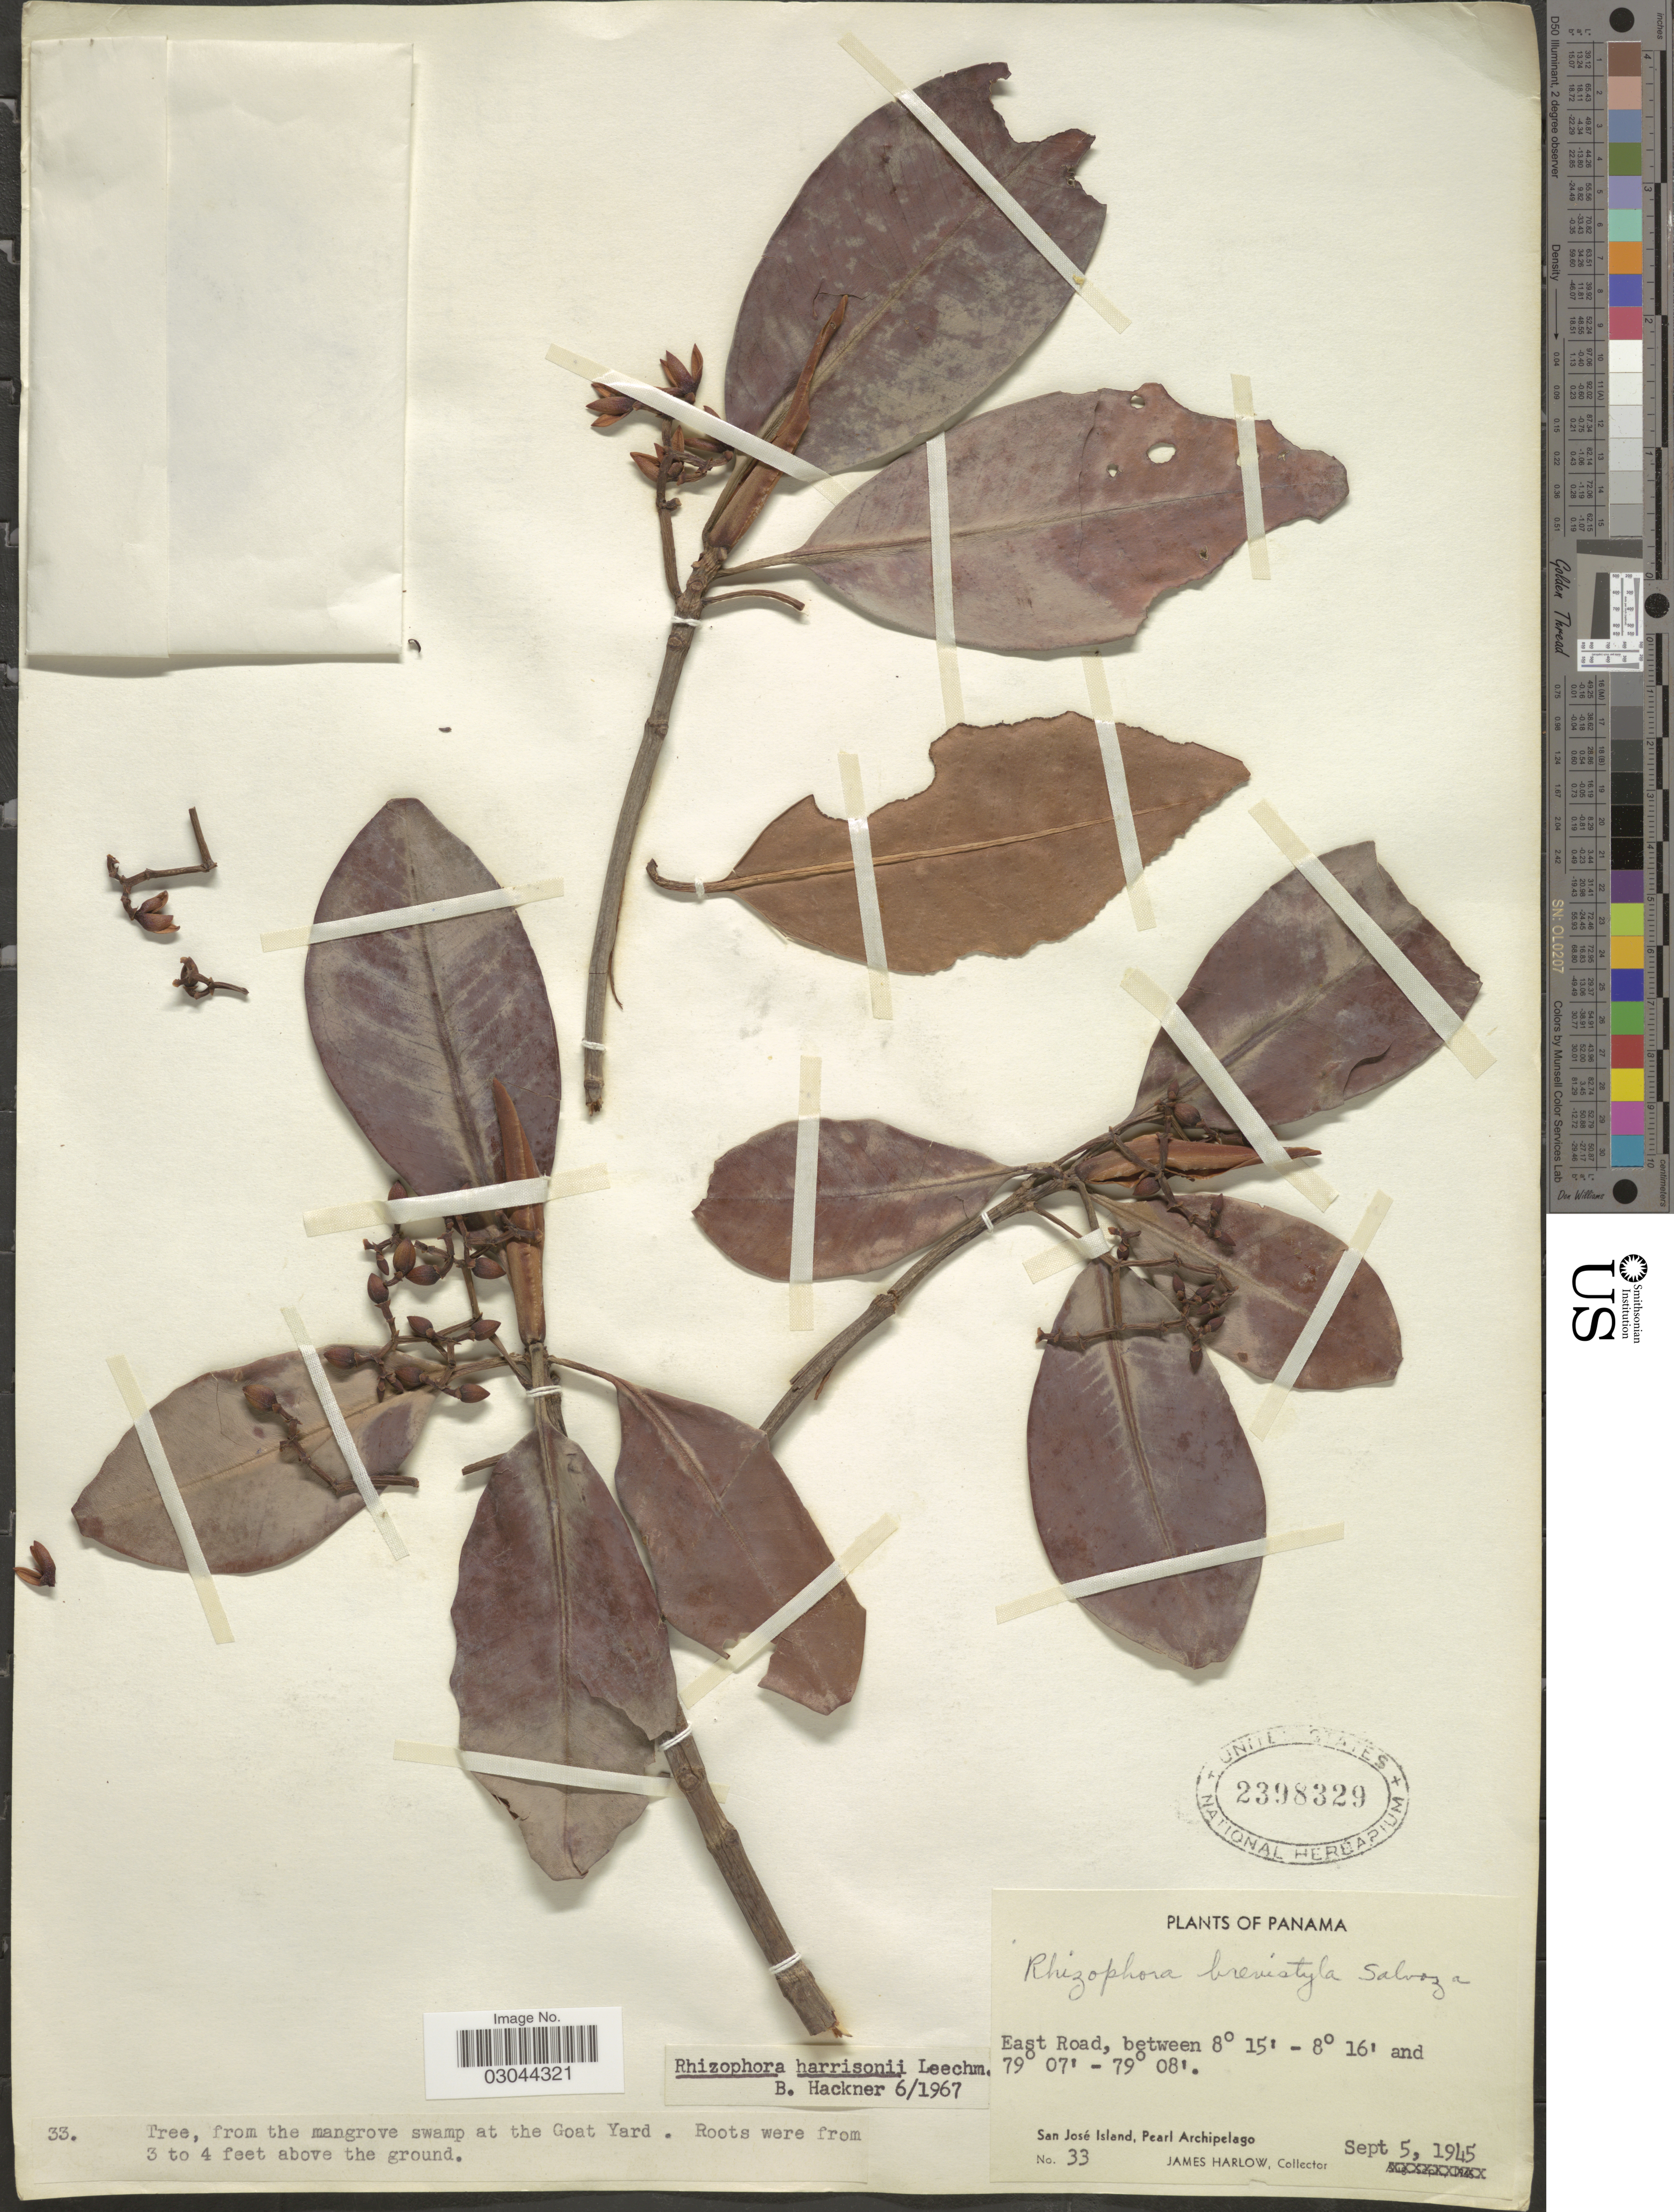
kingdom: Plantae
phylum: Tracheophyta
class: Magnoliopsida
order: Malpighiales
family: Rhizophoraceae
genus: Rhizophora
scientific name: Rhizophora x harrisonii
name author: Leechm.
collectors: J. Harlow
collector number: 33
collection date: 1945-09-05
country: Panama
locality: East Road. San José Island, Pearl Archipelago. At the Goat Yard.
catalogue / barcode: US 2398329